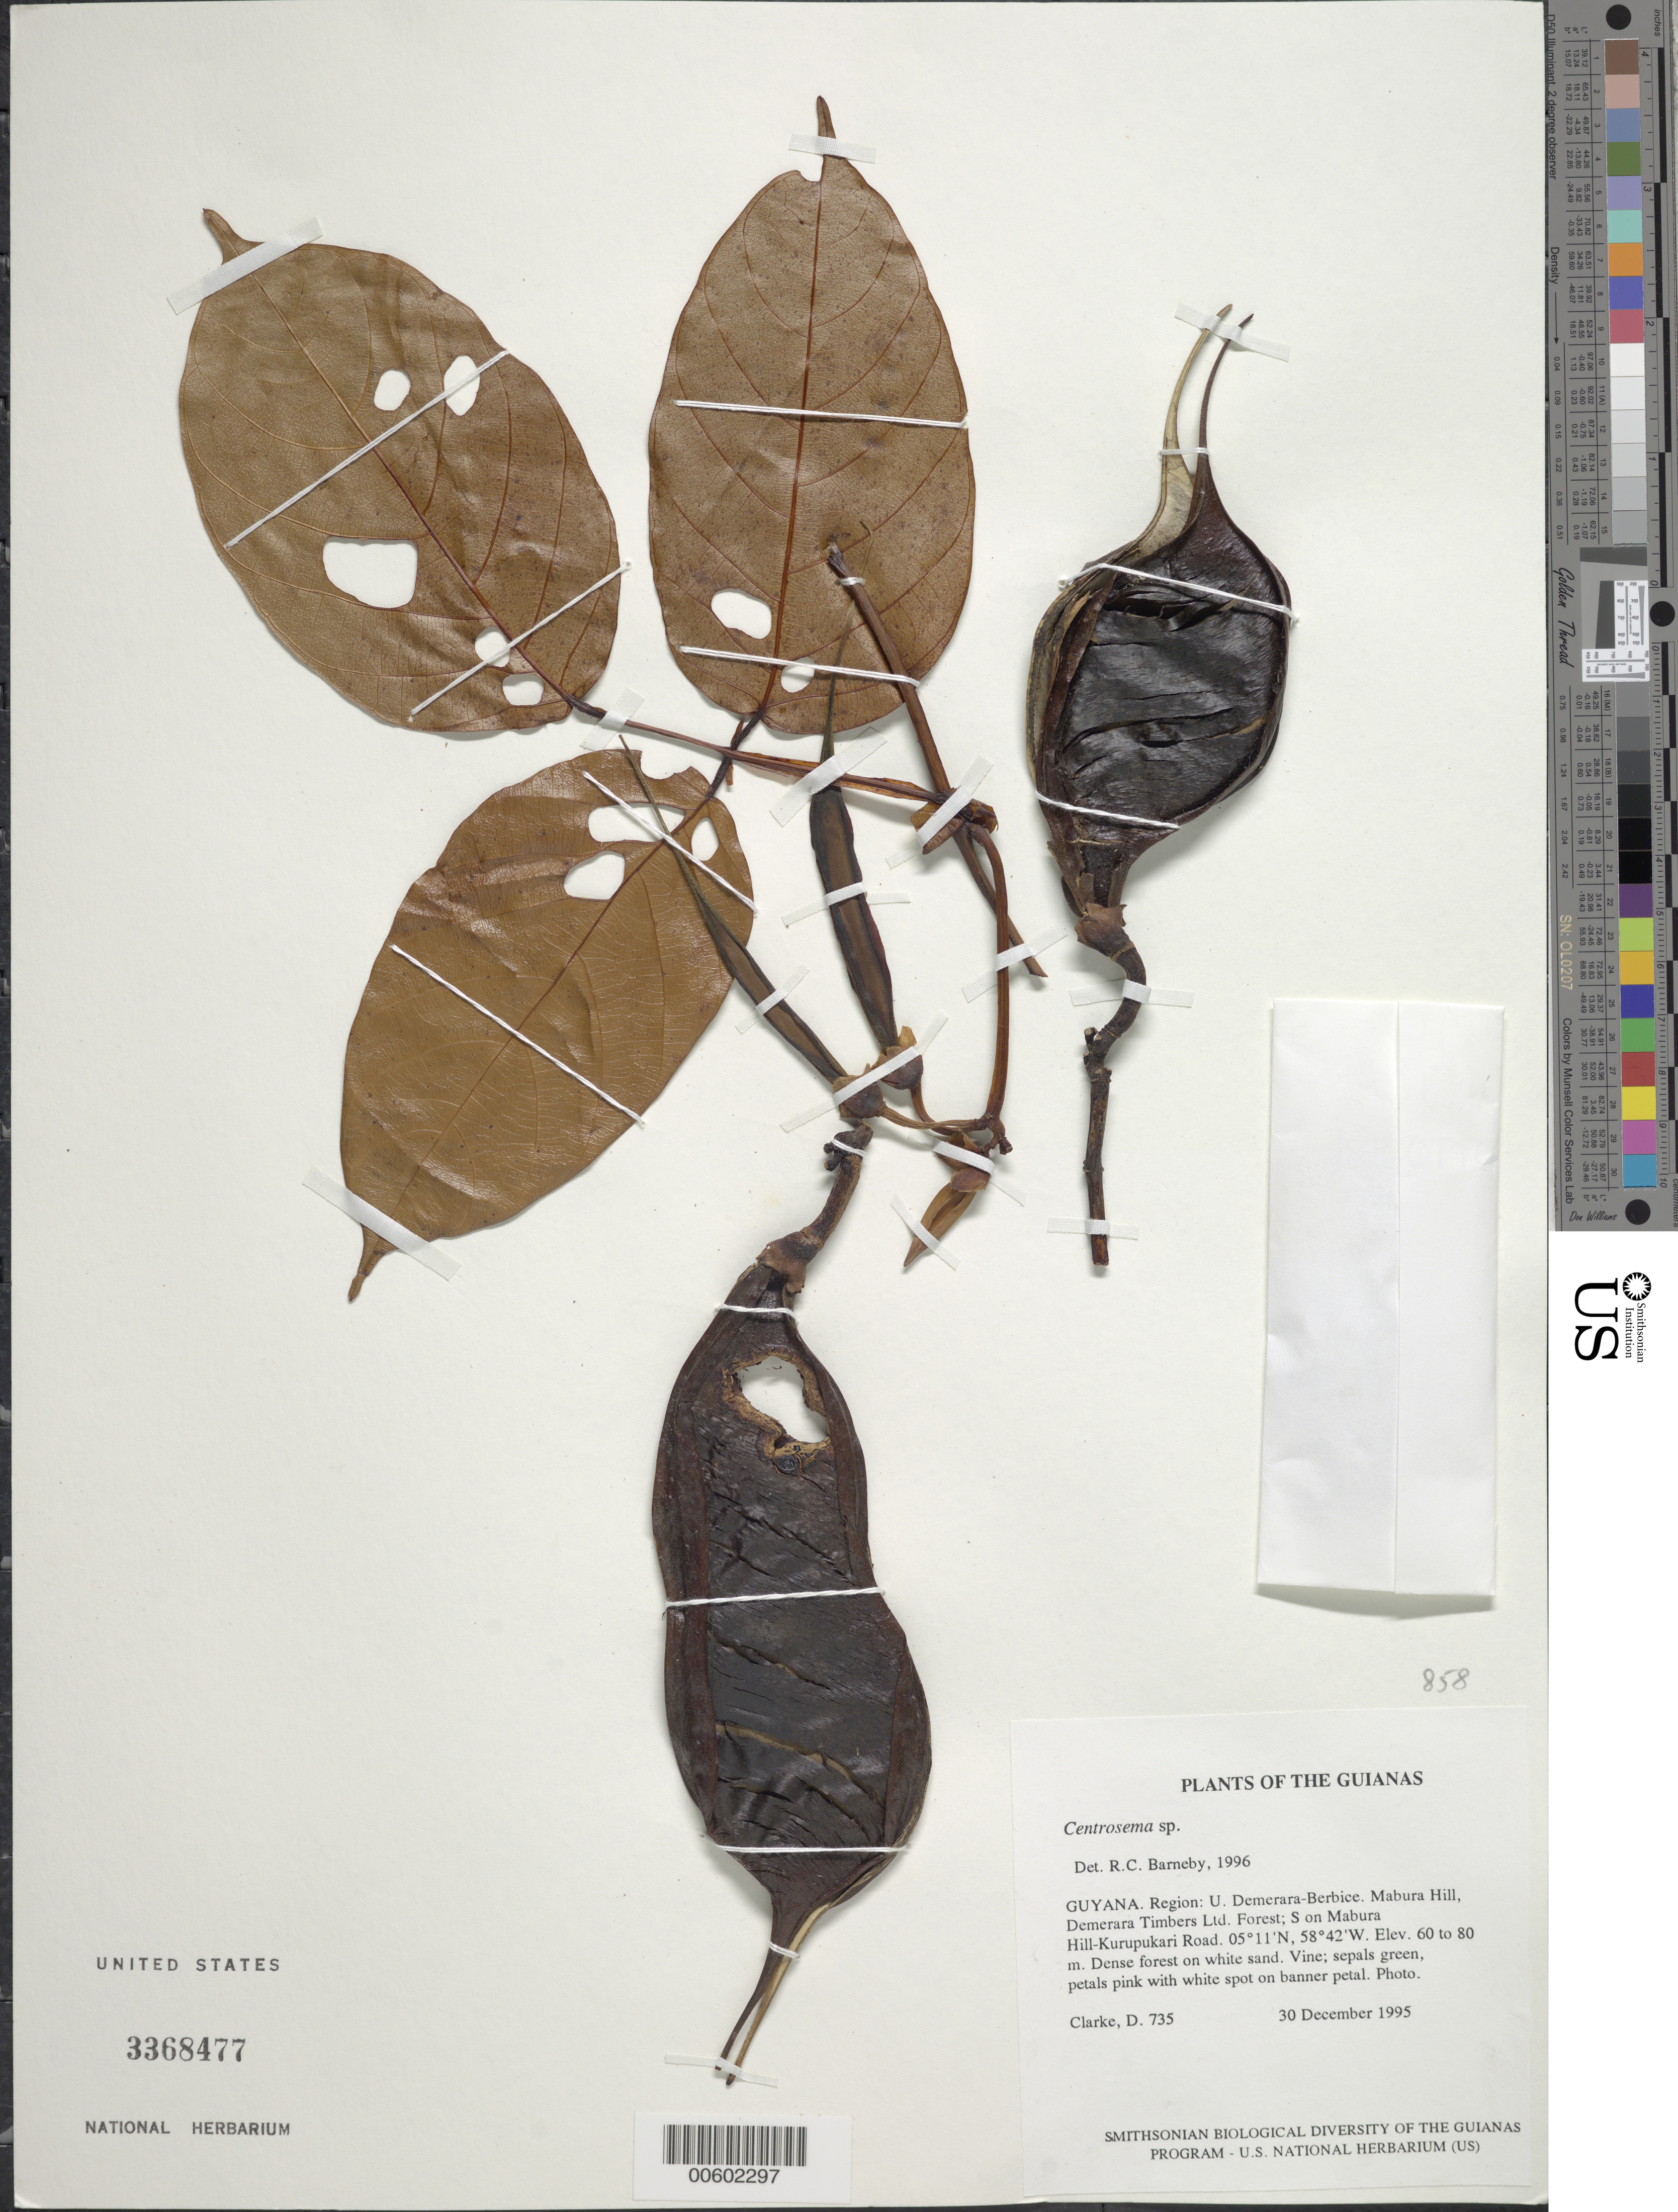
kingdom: Plantae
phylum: Tracheophyta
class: Magnoliopsida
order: Fabales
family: Fabaceae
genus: Centrosema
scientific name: Centrosema sp.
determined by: Barneby, Rupert C., (NY)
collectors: H. D. Clarke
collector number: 735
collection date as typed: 30 December 1995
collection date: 1995-12-30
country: Guyana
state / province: U. Demerara-Berbice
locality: Mabura Hill, Demerara Timbers Ltd. Forest; S on Mabura Hill-Kurupukari Rd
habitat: Dense forest on white sand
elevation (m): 60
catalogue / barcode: US 3368477